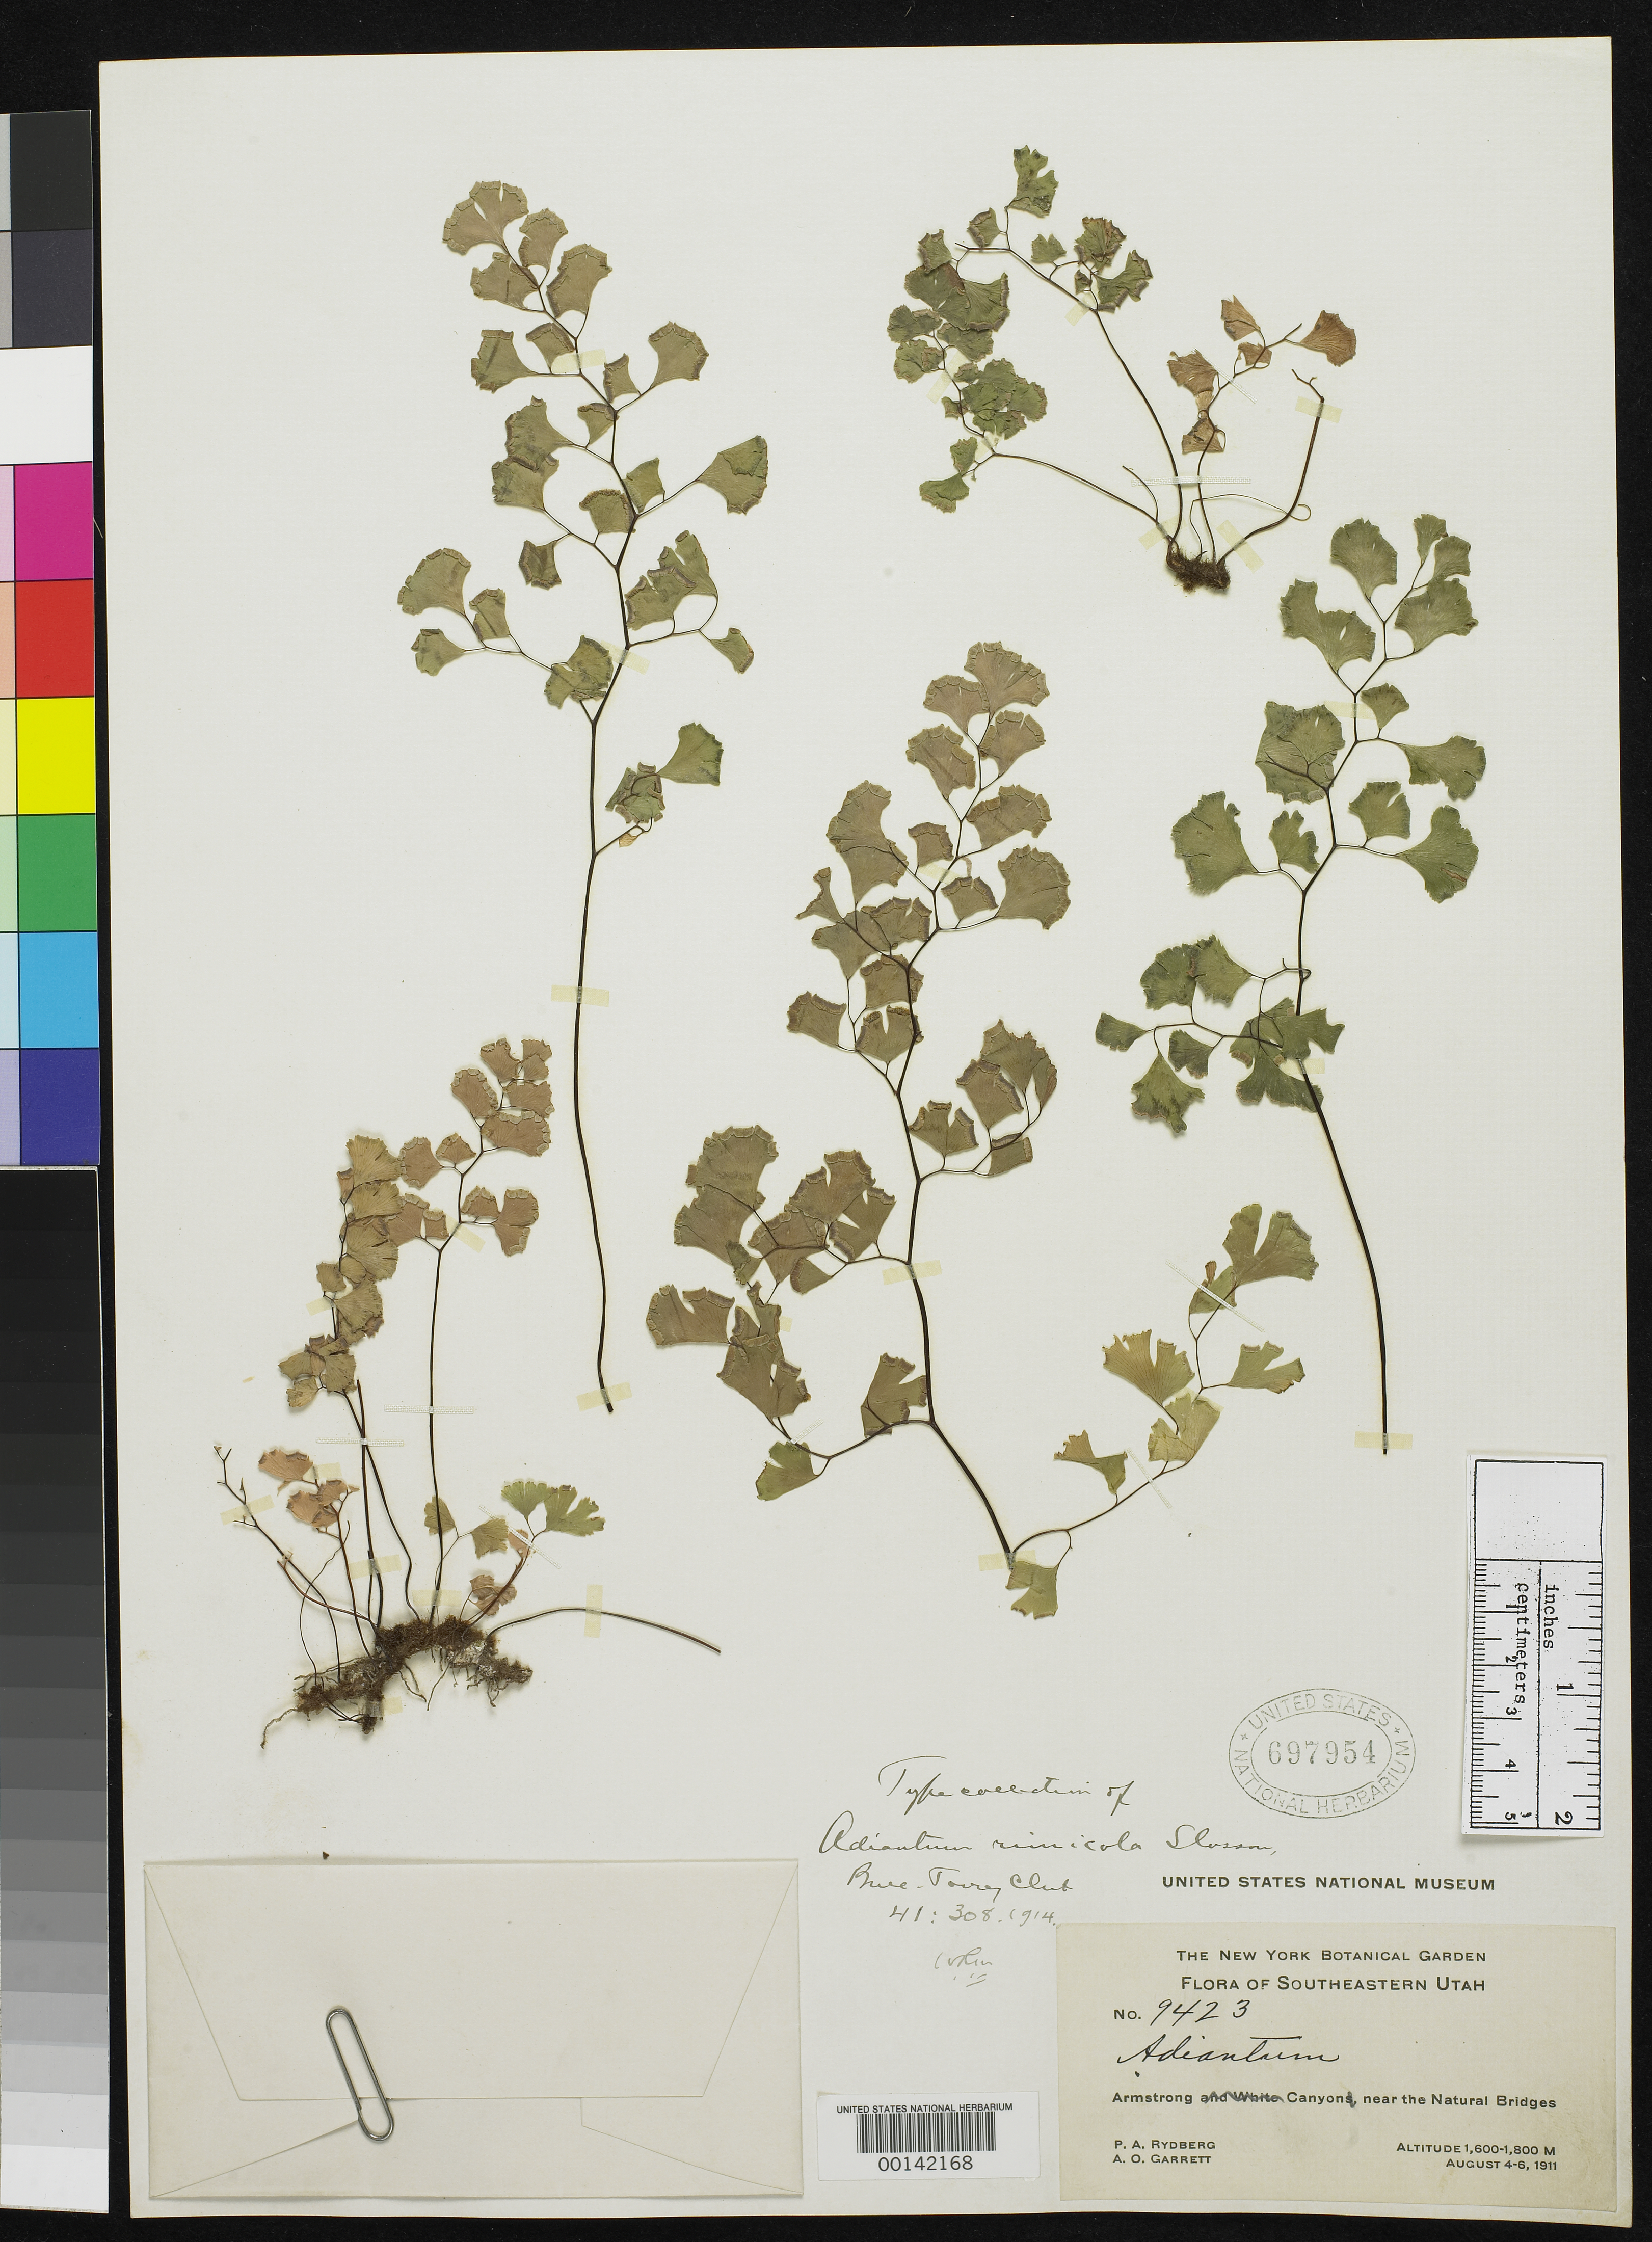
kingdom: Plantae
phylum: Tracheophyta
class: Polypodiopsida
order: Polypodiales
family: Pteridaceae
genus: Adiantum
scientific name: Adiantum rimicola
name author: Sloss.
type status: Type Collection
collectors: P. A. Rydberg & A. O. Garrett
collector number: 9423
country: United States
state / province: Utah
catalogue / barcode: US 697954